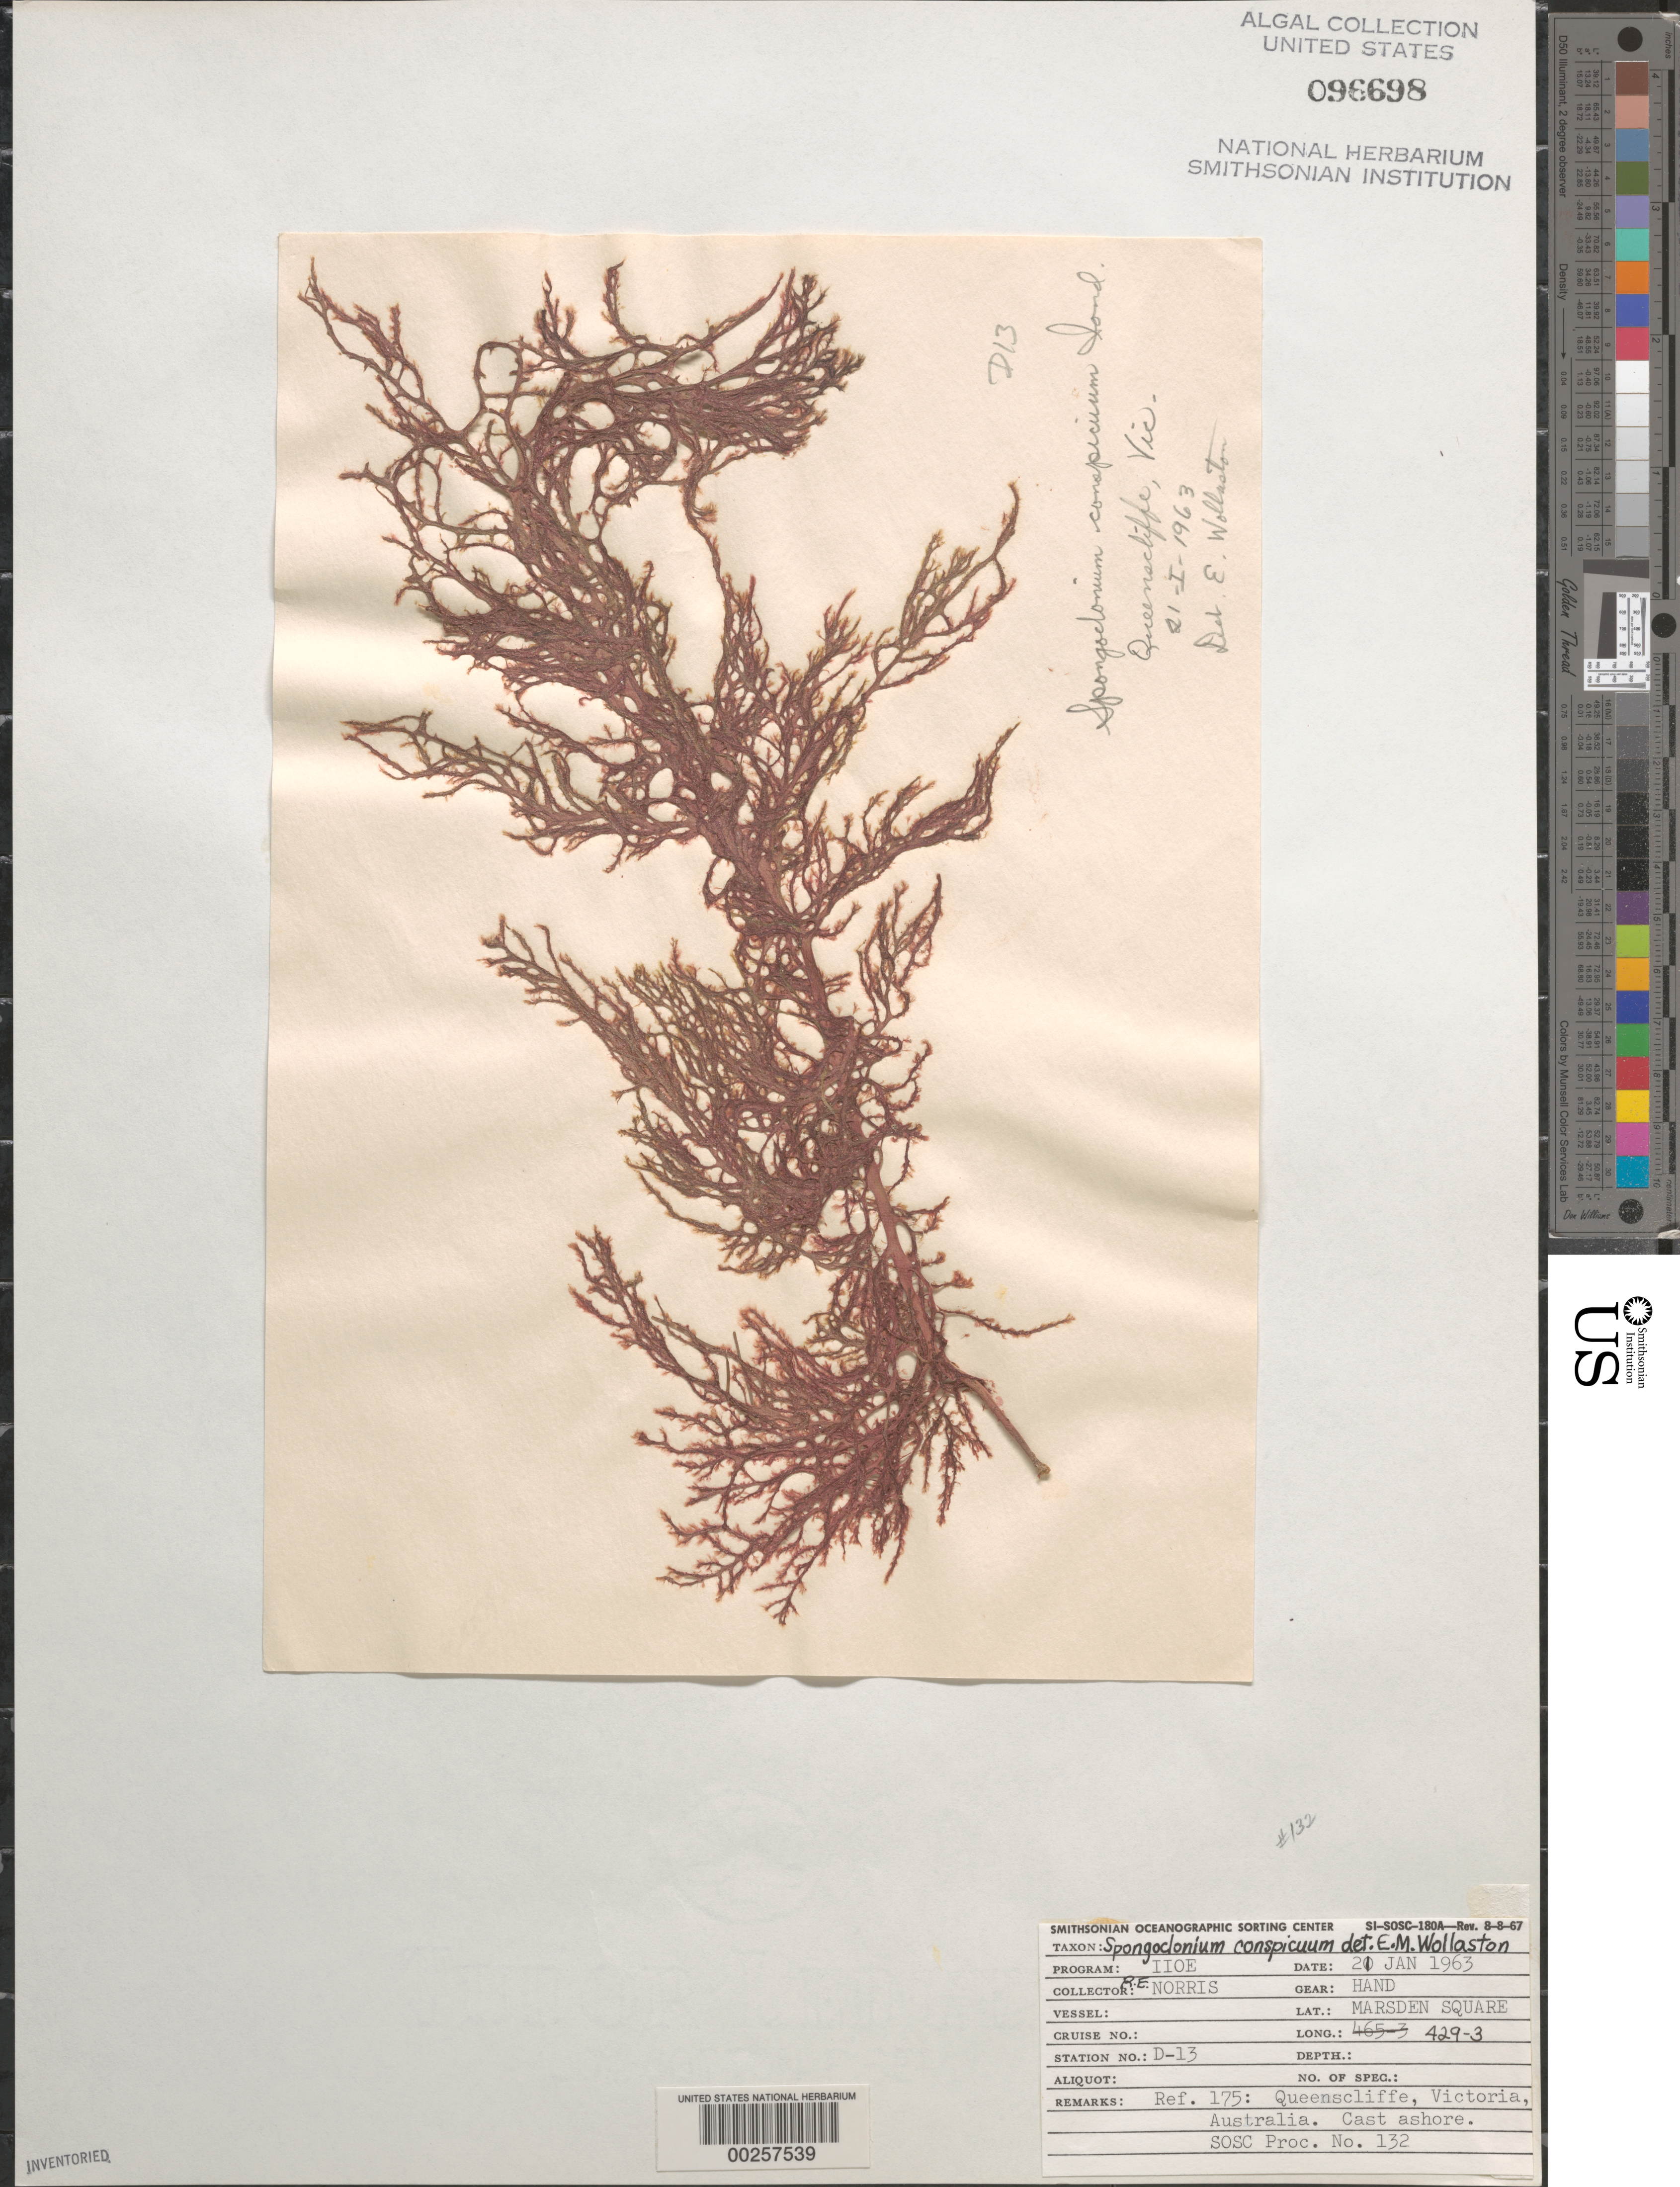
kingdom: Plantae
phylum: Rhodophyta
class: Florideophyceae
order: Ceramiales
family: Wrangeliaceae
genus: Spongoclonium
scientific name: Spongoclonium conspicuum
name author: O.G. Sond.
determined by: Wollaston, E. M.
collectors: R. E. Norris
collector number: Station D-13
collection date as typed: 21 Jan 1963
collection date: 1963-01-21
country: Australia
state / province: Victoria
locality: Queenscliffe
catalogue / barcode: US 96698